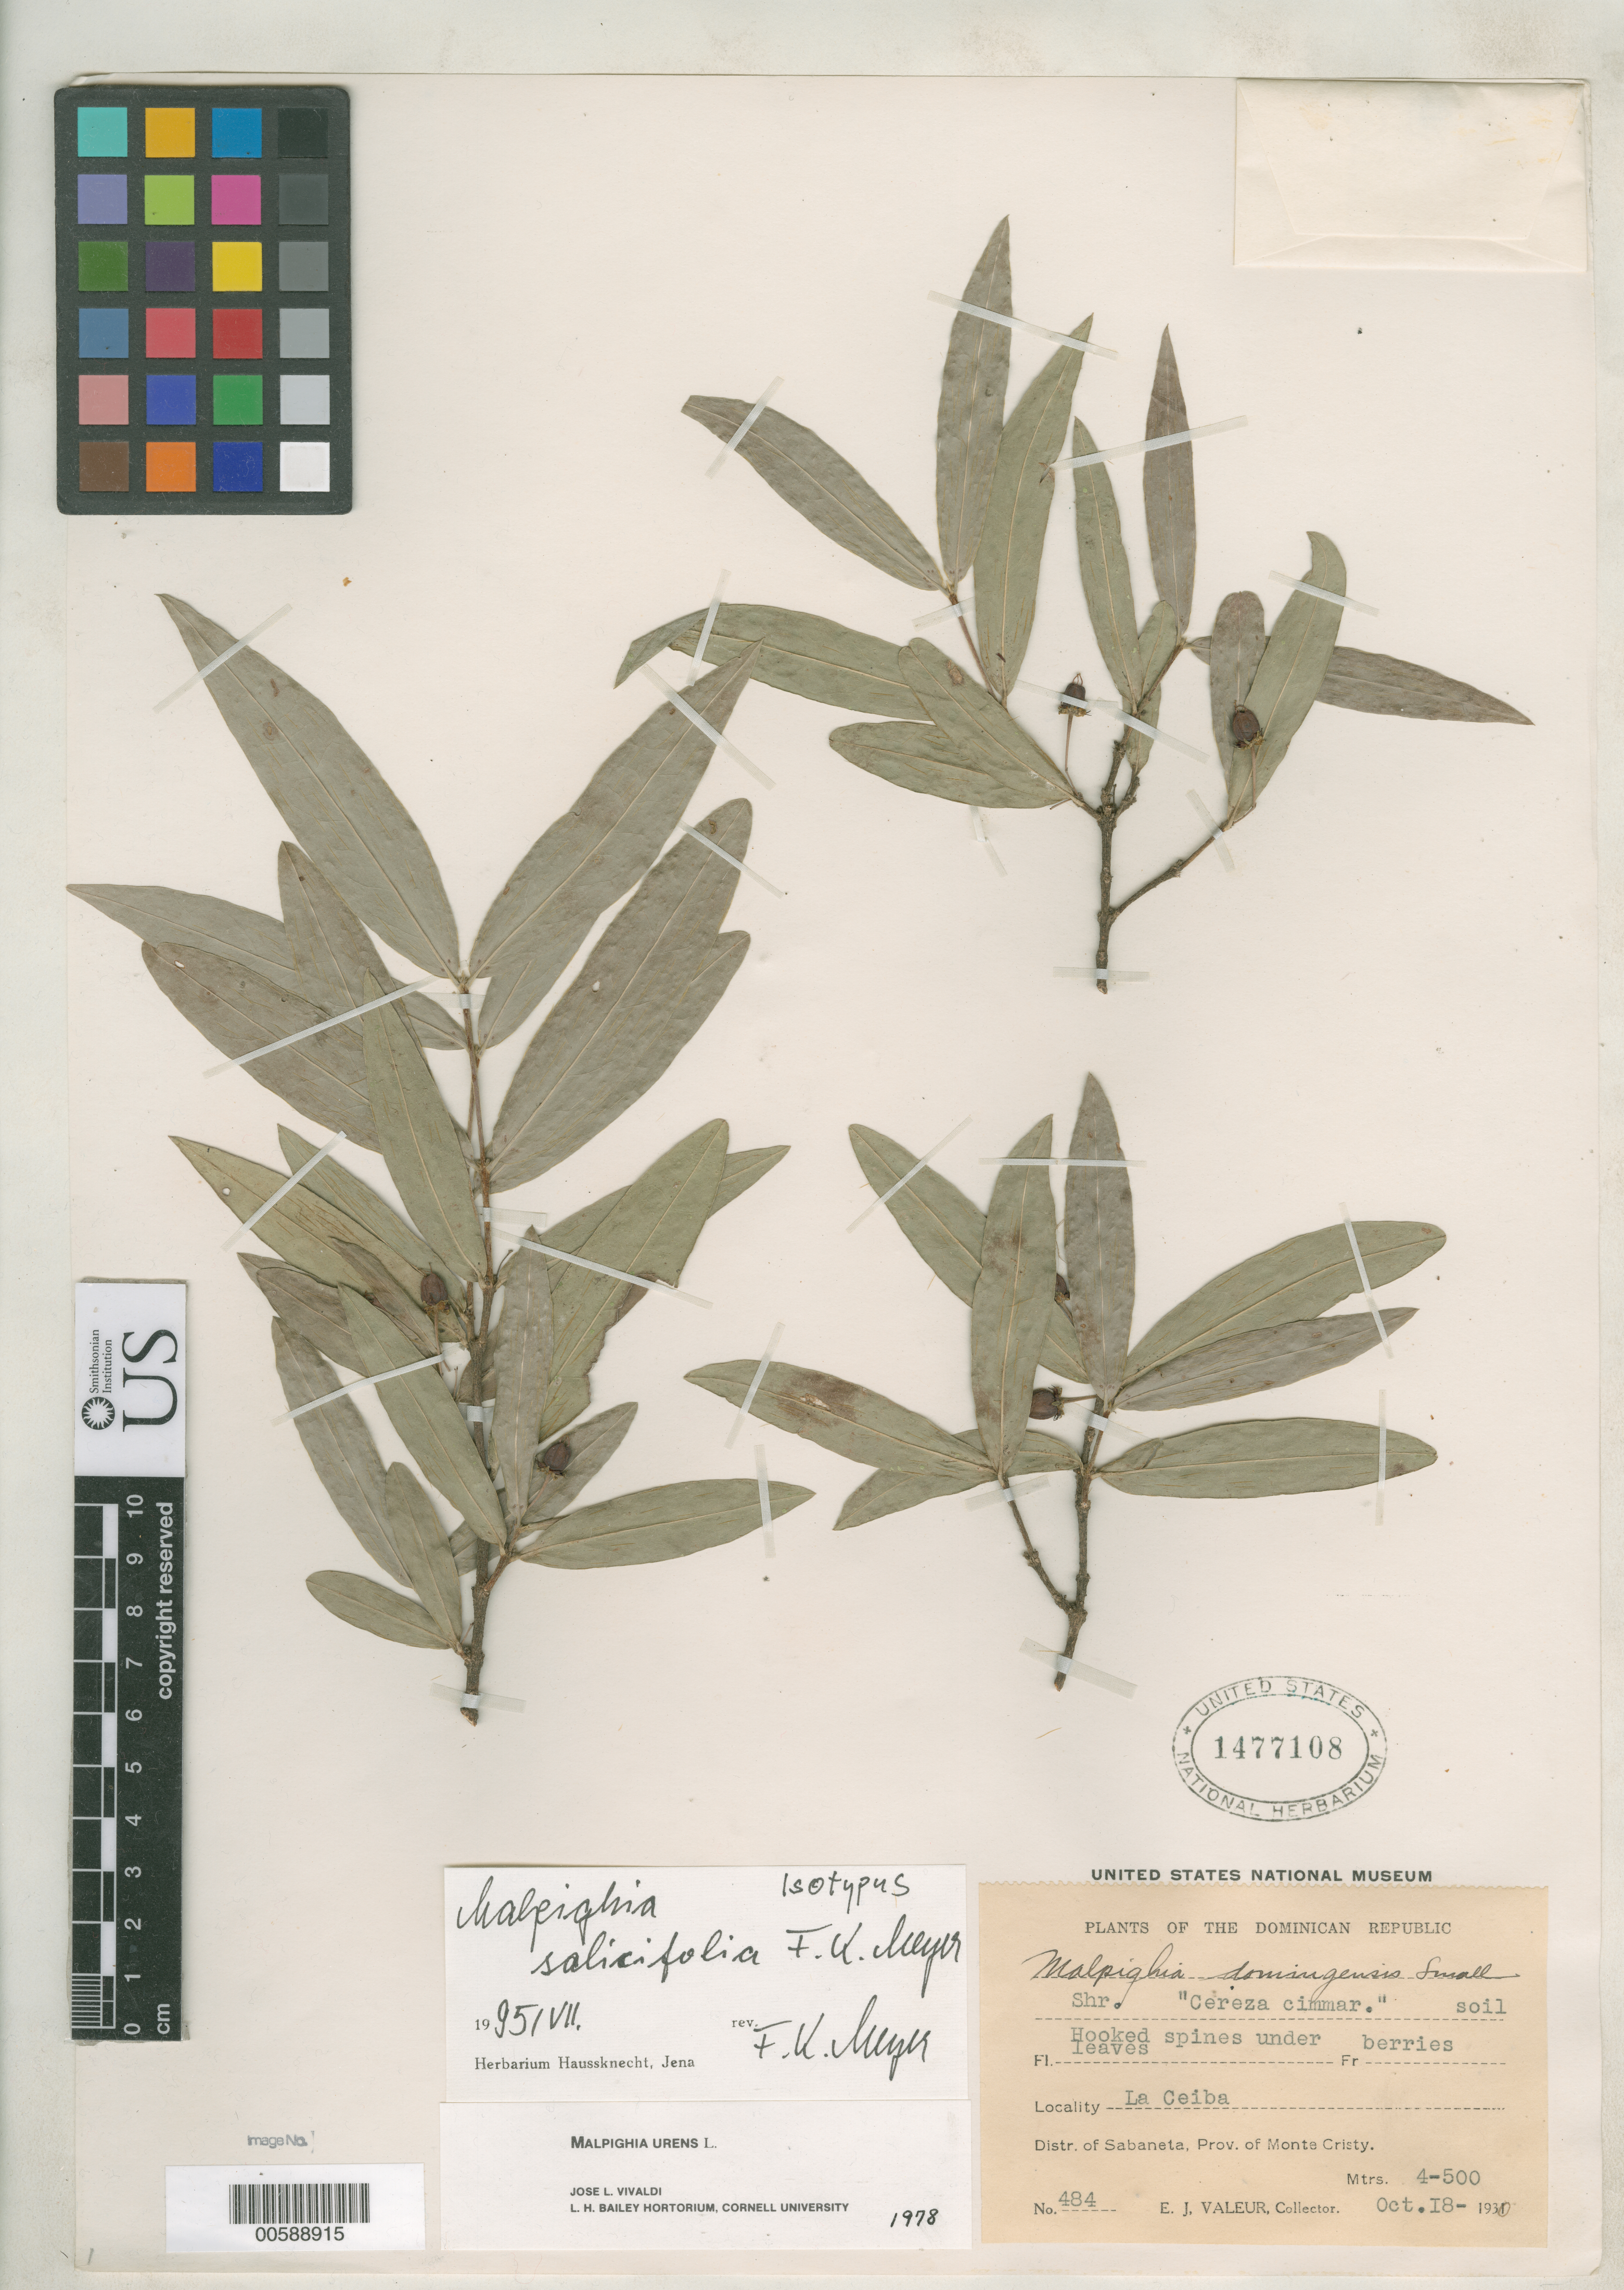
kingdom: Plantae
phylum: Tracheophyta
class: Magnoliopsida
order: Malpighiales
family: Malpighiaceae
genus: Malpighia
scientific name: Malpighia salicifolia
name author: F.K. Mey.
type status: Isotype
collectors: E. Valeur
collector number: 484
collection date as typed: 18 Oct 1930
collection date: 1930-10-18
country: Dominican Republic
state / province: Monte Cristi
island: Hispaniola Island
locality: Sabaneta Dist., La Ceiba, Cereza Cimmar.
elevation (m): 400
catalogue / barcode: US 1477108